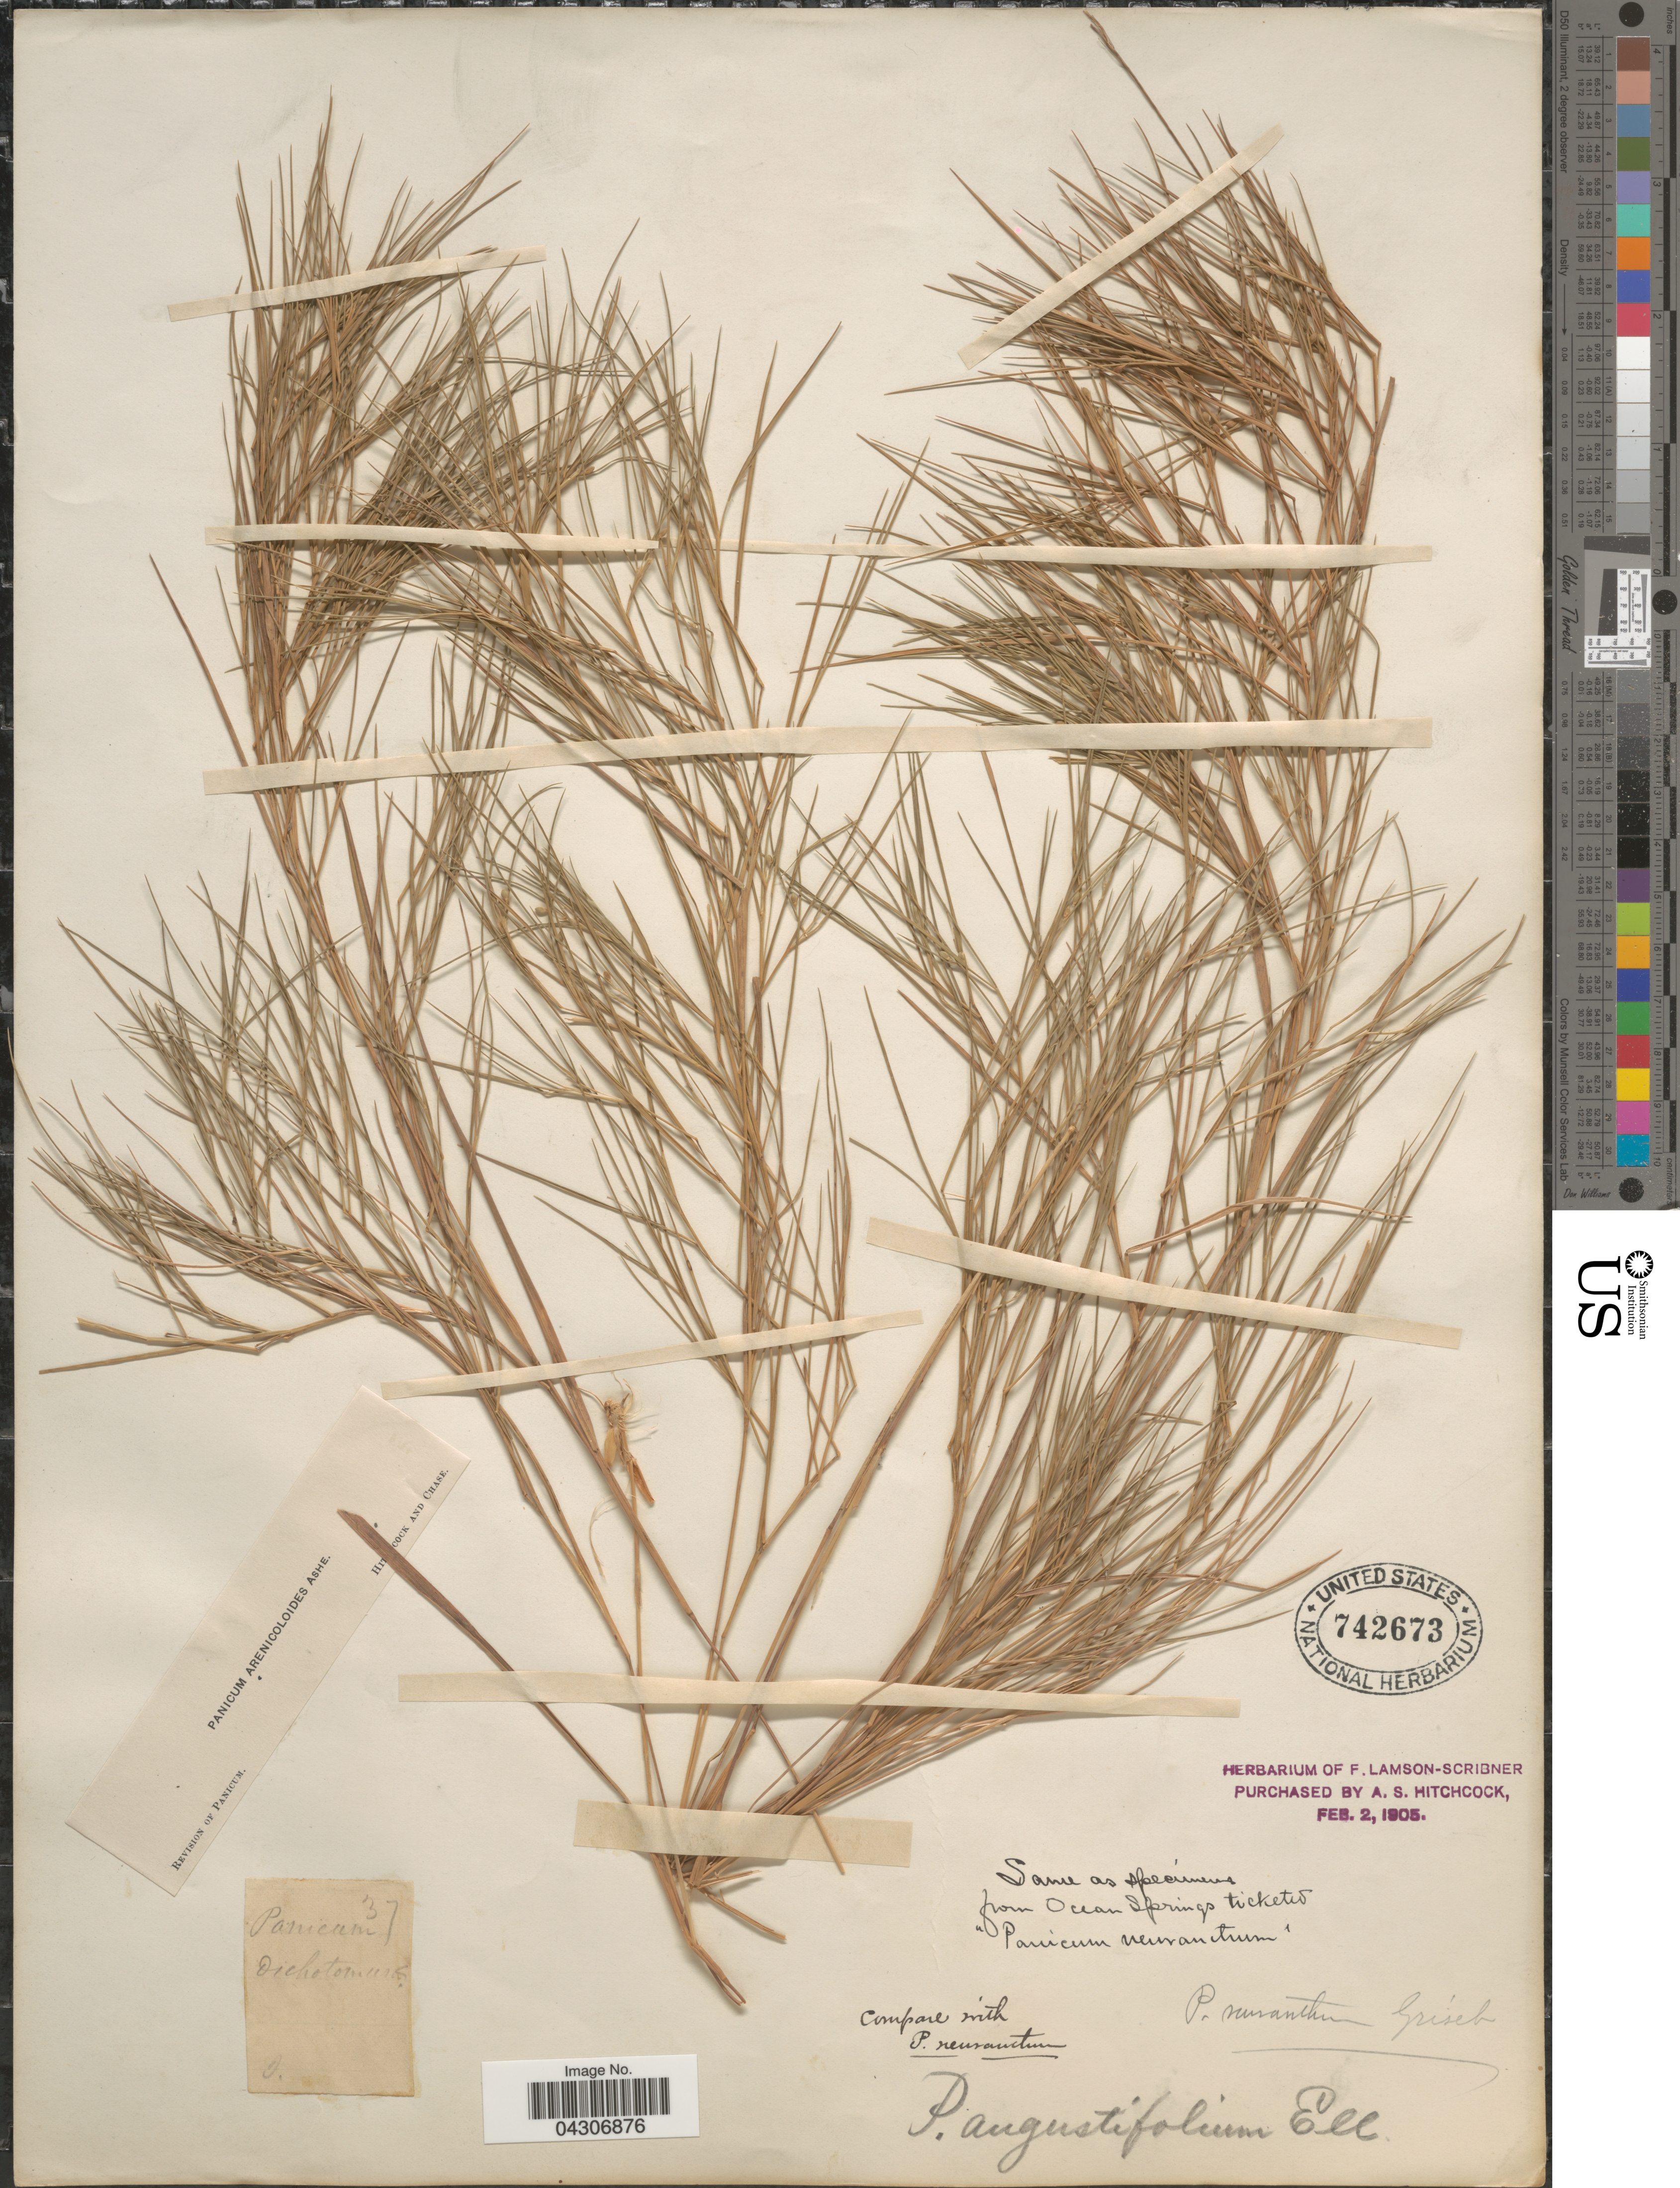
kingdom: Plantae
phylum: Tracheophyta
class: Liliopsida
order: Poales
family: Poaceae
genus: Dichanthelium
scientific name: Dichanthelium aciculare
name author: (Desv. ex Poir.) Gould & C.A. Clark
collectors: ex herb. F. Lamson Scribner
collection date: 1905-02-02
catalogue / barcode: US 742673